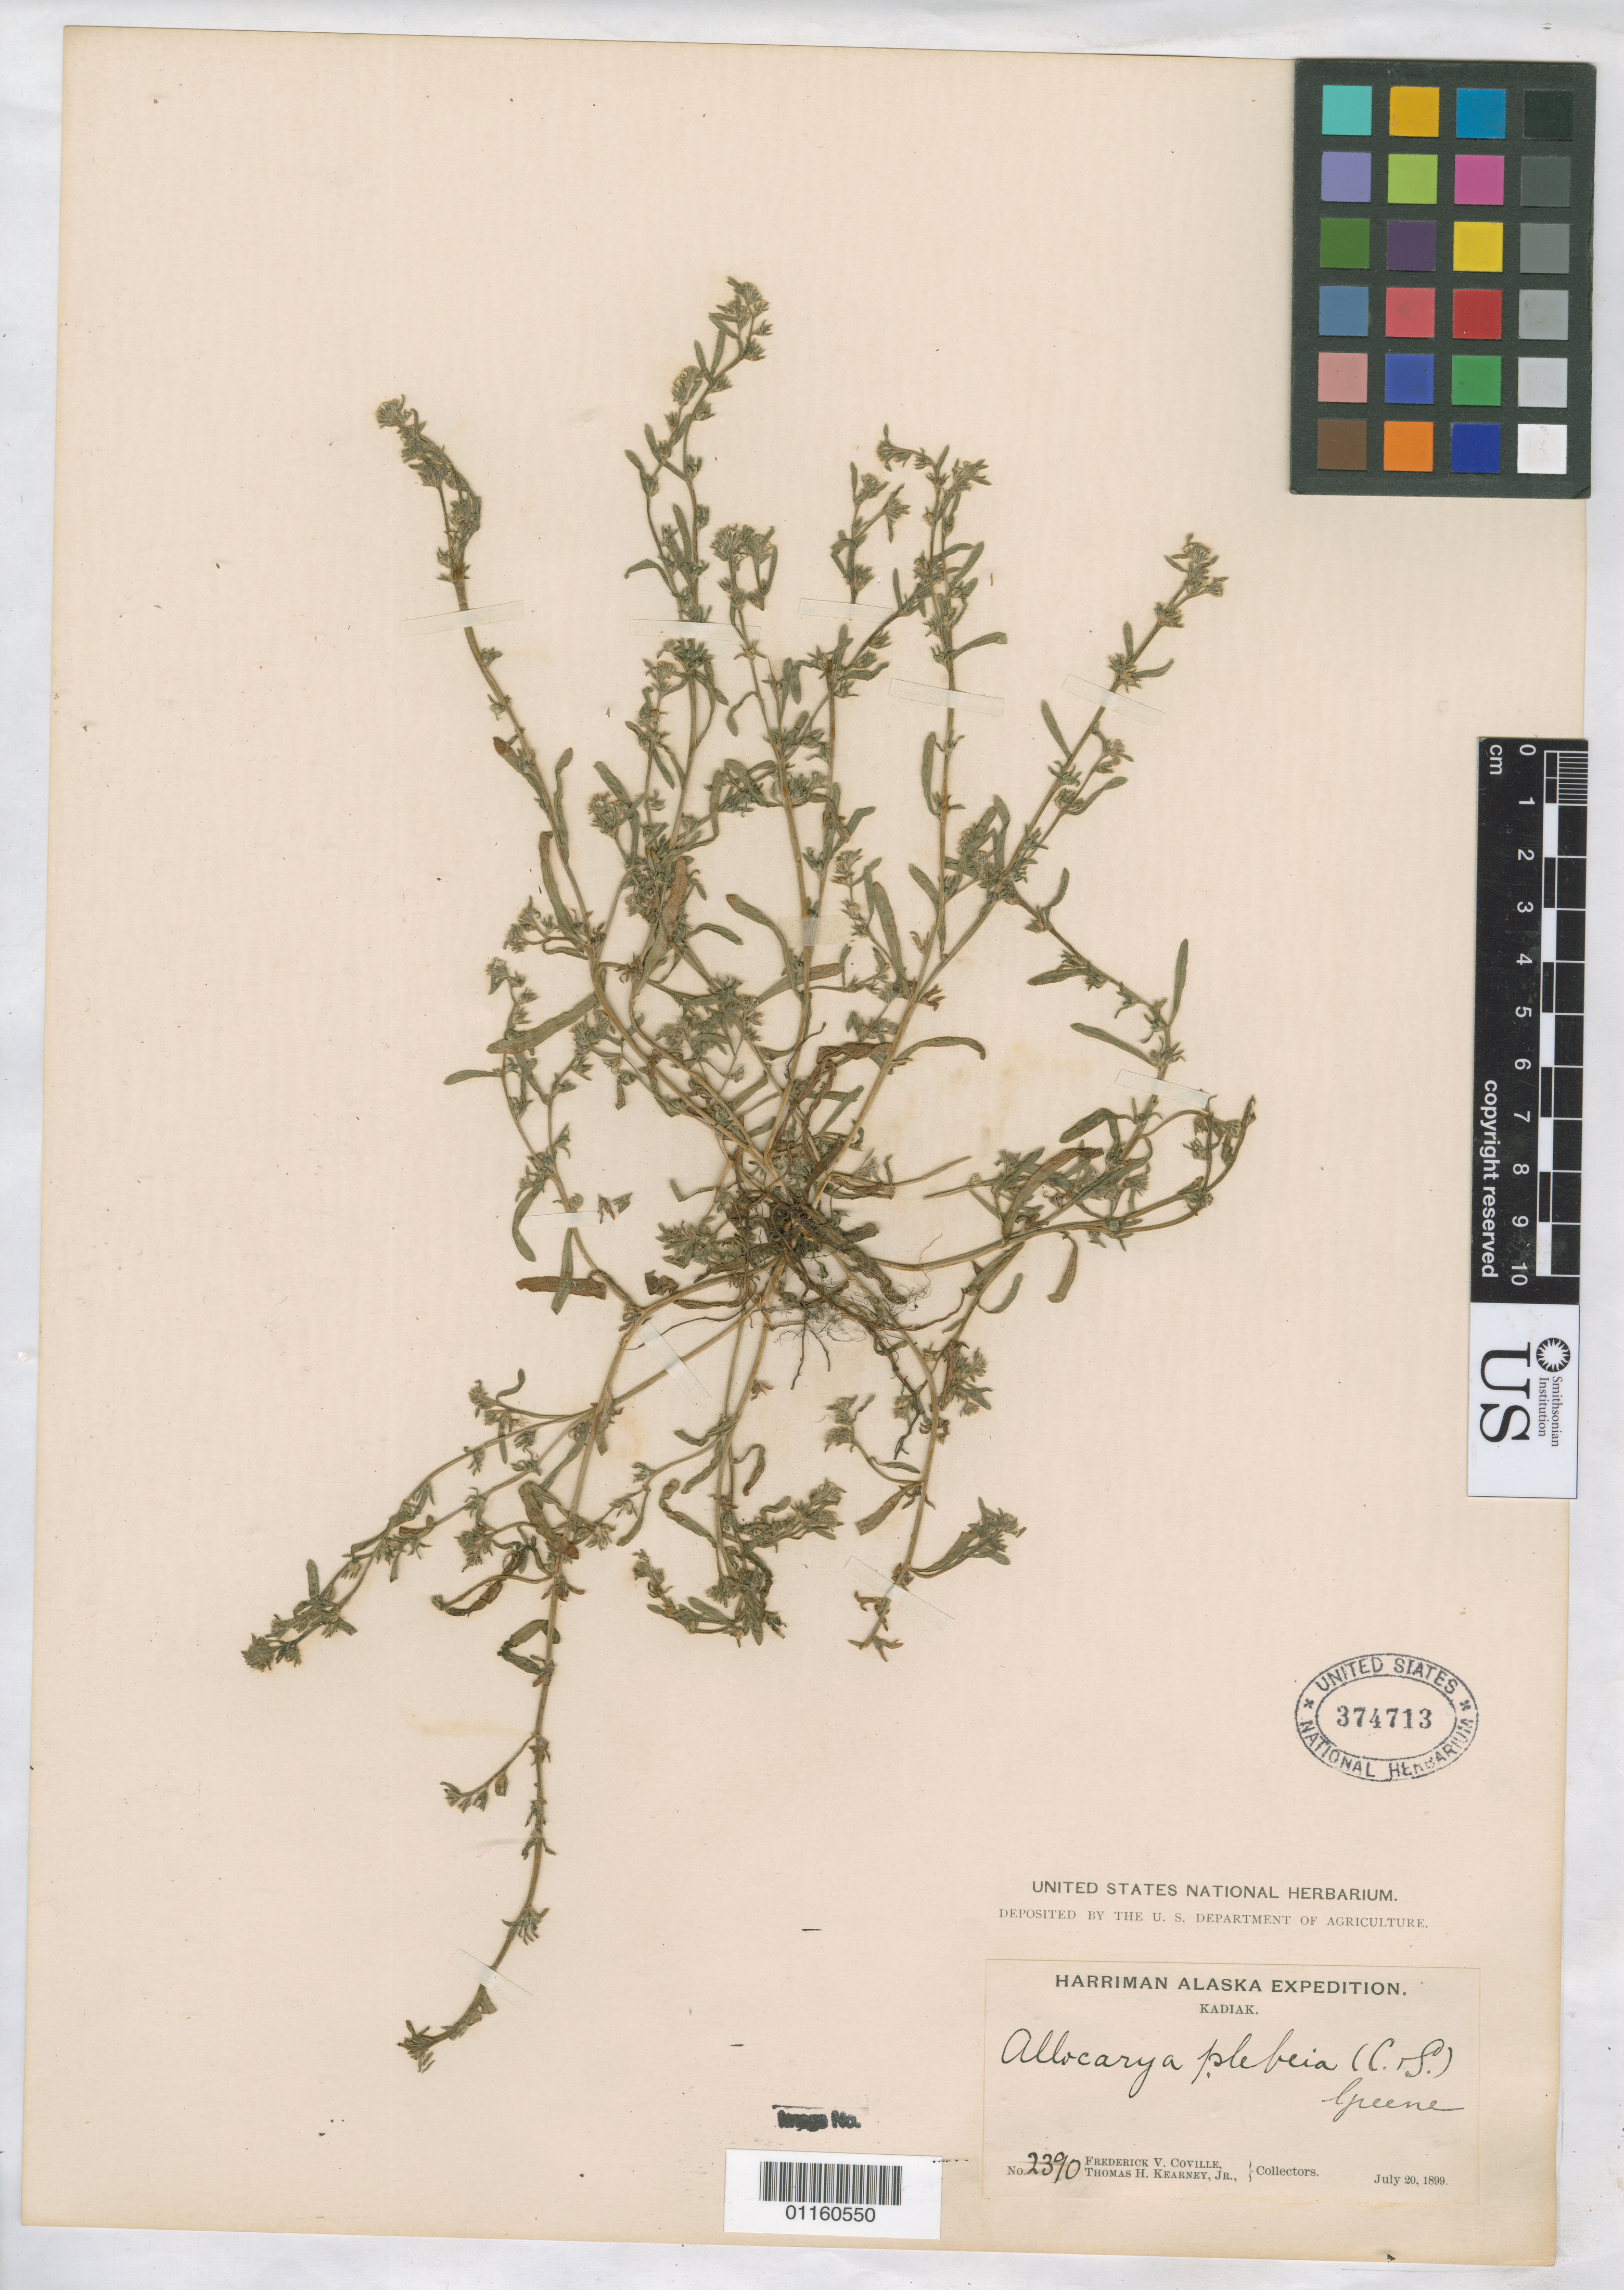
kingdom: Plantae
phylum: Tracheophyta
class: Magnoliopsida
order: Boraginales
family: Boraginaceae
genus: Allocarya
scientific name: Allocarya plebeia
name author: (Cham.) Greene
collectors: F. V. Coville & T. H. Kearney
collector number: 2390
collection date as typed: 20 Jul 1899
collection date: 1899-07-20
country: United States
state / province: Alaska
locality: Kodiak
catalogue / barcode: US 374713